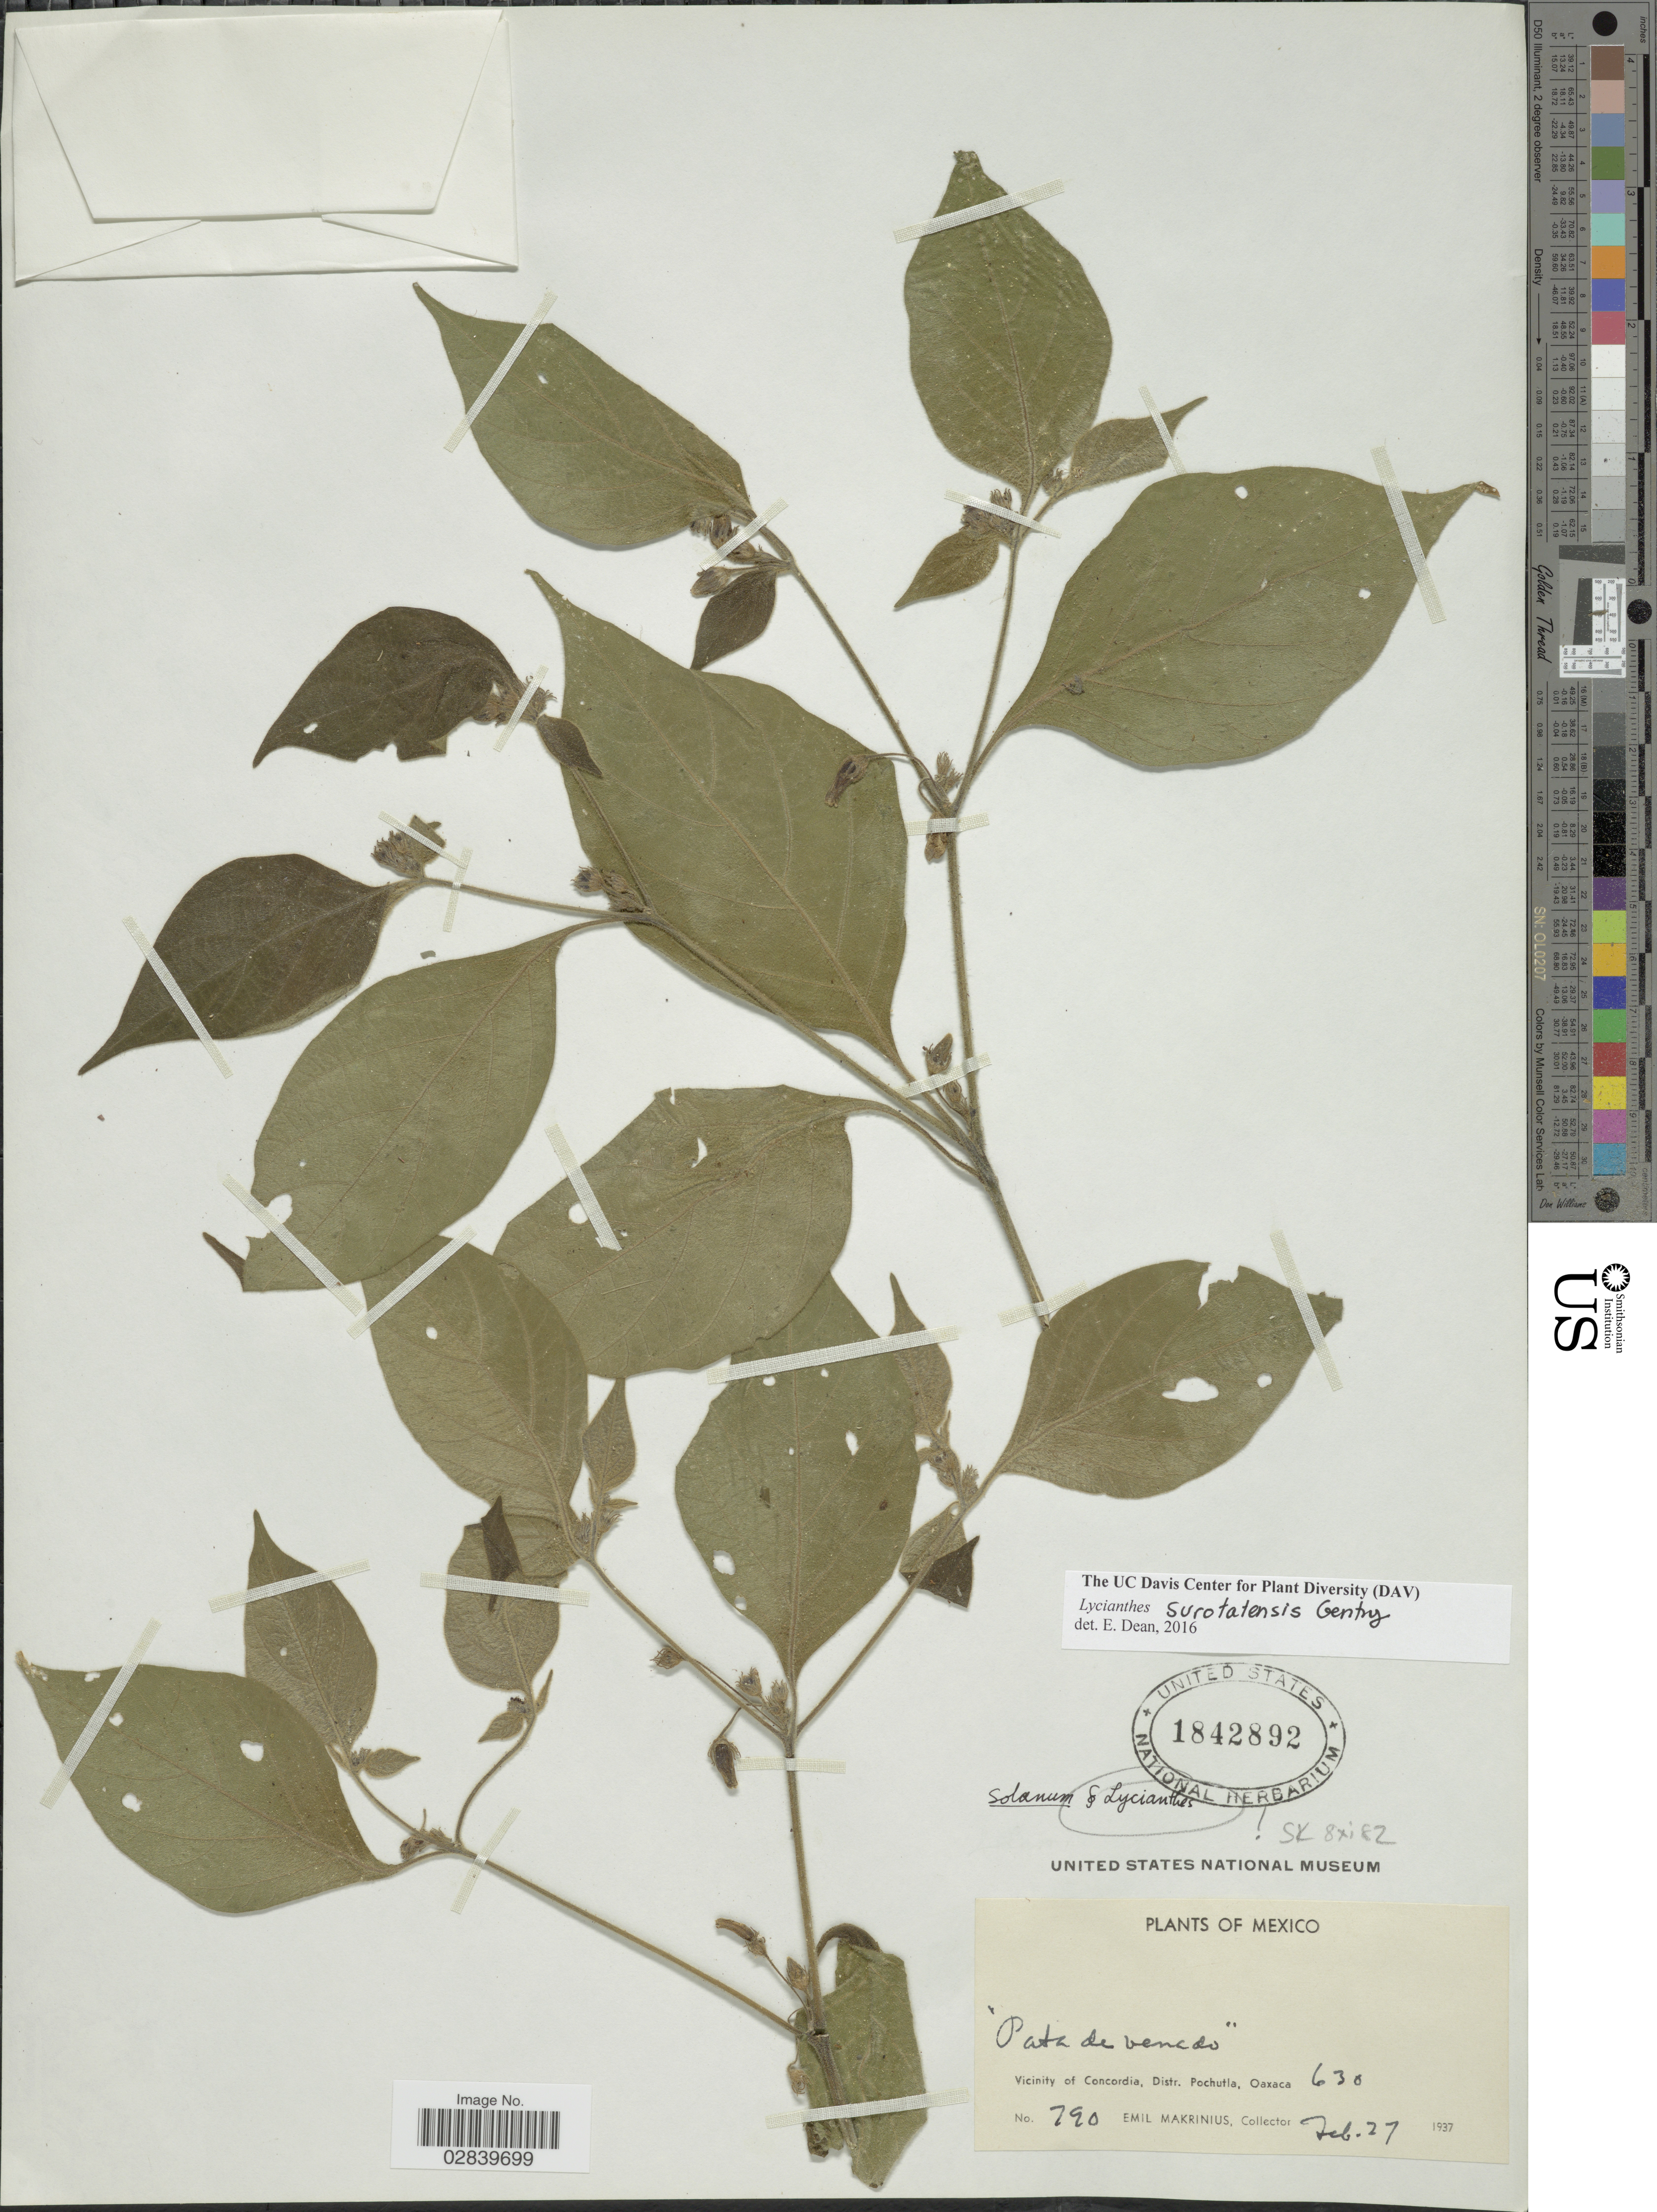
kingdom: Plantae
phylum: Tracheophyta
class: Magnoliopsida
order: Solanales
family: Solanaceae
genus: Lycianthes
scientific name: Lycianthes surotatensis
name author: Gentry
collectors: E. Makrinius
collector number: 790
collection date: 1937-02-27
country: Mexico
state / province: Oaxaca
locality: Vicinity of Concordia, Distr. Pochutla.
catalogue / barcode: US 1842892